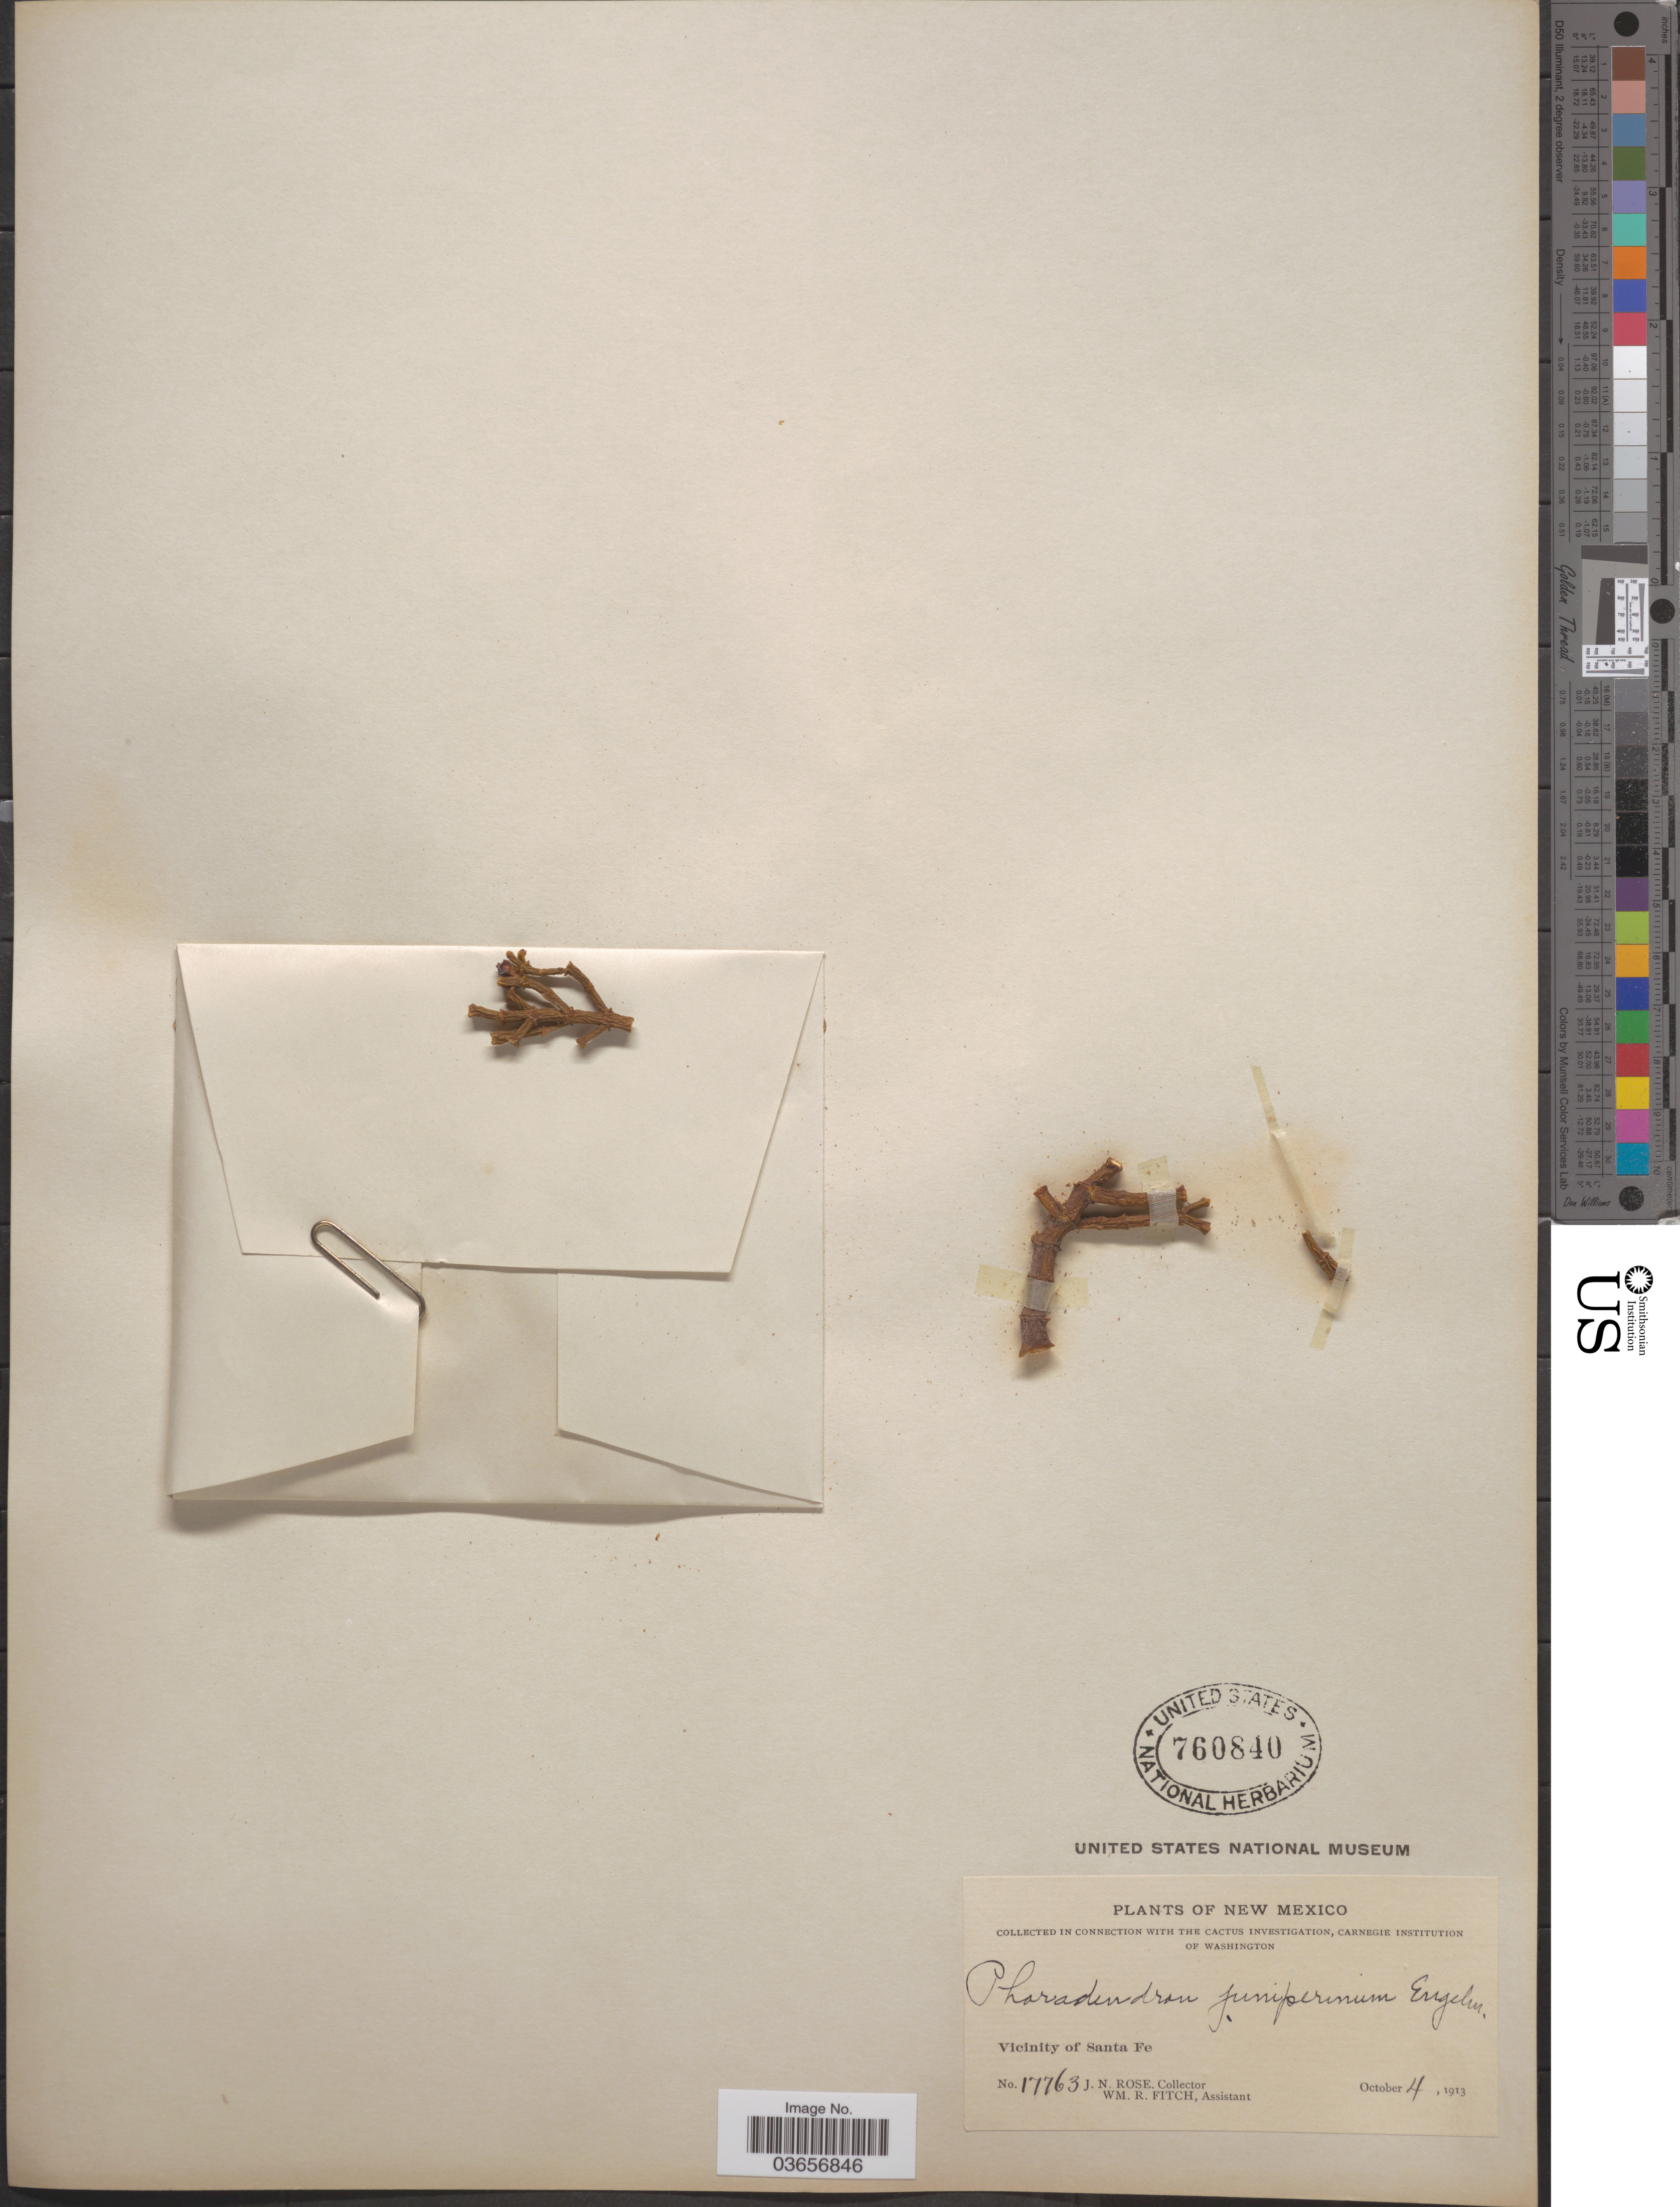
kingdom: Plantae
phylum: Tracheophyta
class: Magnoliopsida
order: Santalales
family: Viscaceae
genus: Phoradendron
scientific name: Phoradendron juniperinum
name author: Engelm. ex A. Gray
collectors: J. N. Rose & W. R. Fitch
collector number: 17763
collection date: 1913-10-04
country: United States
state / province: New Mexico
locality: Vicinity of Santa Fe.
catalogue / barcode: US 760840